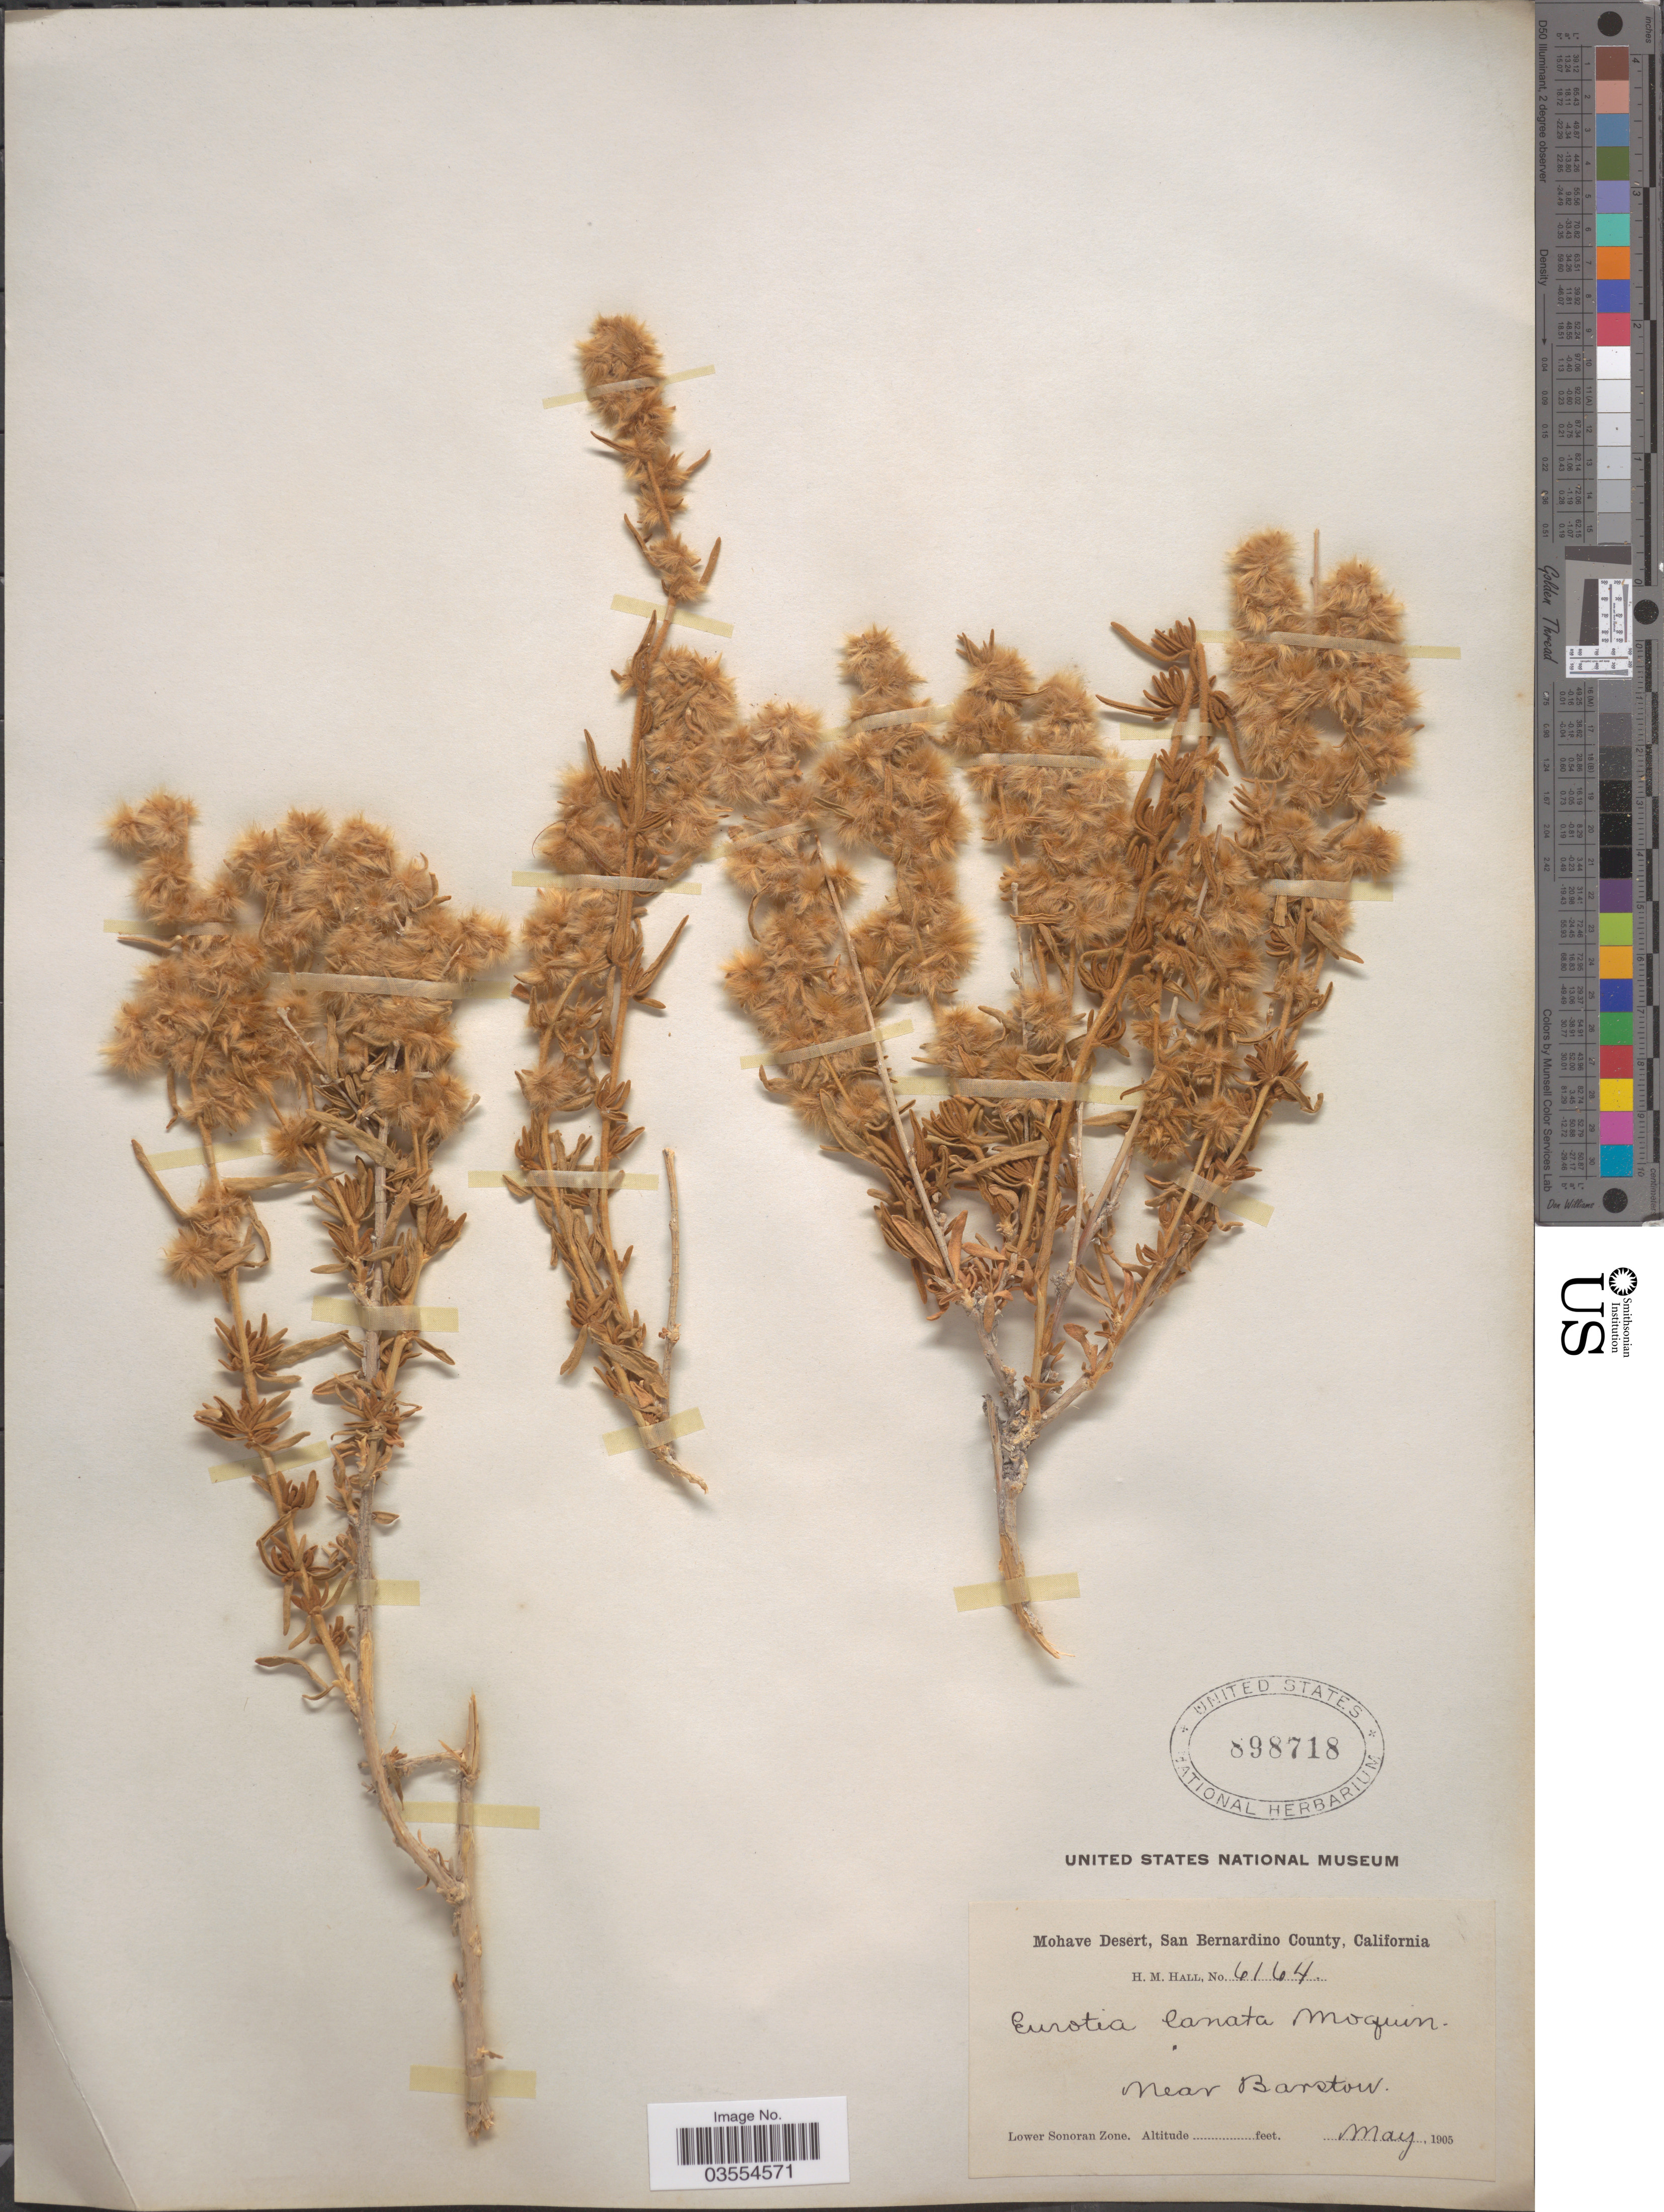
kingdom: Plantae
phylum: Tracheophyta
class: Magnoliopsida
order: Caryophyllales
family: Amaranthaceae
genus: Krascheninnikovia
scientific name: Krascheninnikovia lanata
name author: (Pursh) A. Meeuse & A.Smit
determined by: U.S. National Herbarium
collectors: H. M. Hall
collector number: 6164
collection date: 1905-05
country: United States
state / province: California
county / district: San Bernardino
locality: Mohave Desert, San Bernardino County. Near Barstow. Lower Sonoran Zone.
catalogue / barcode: US 898718